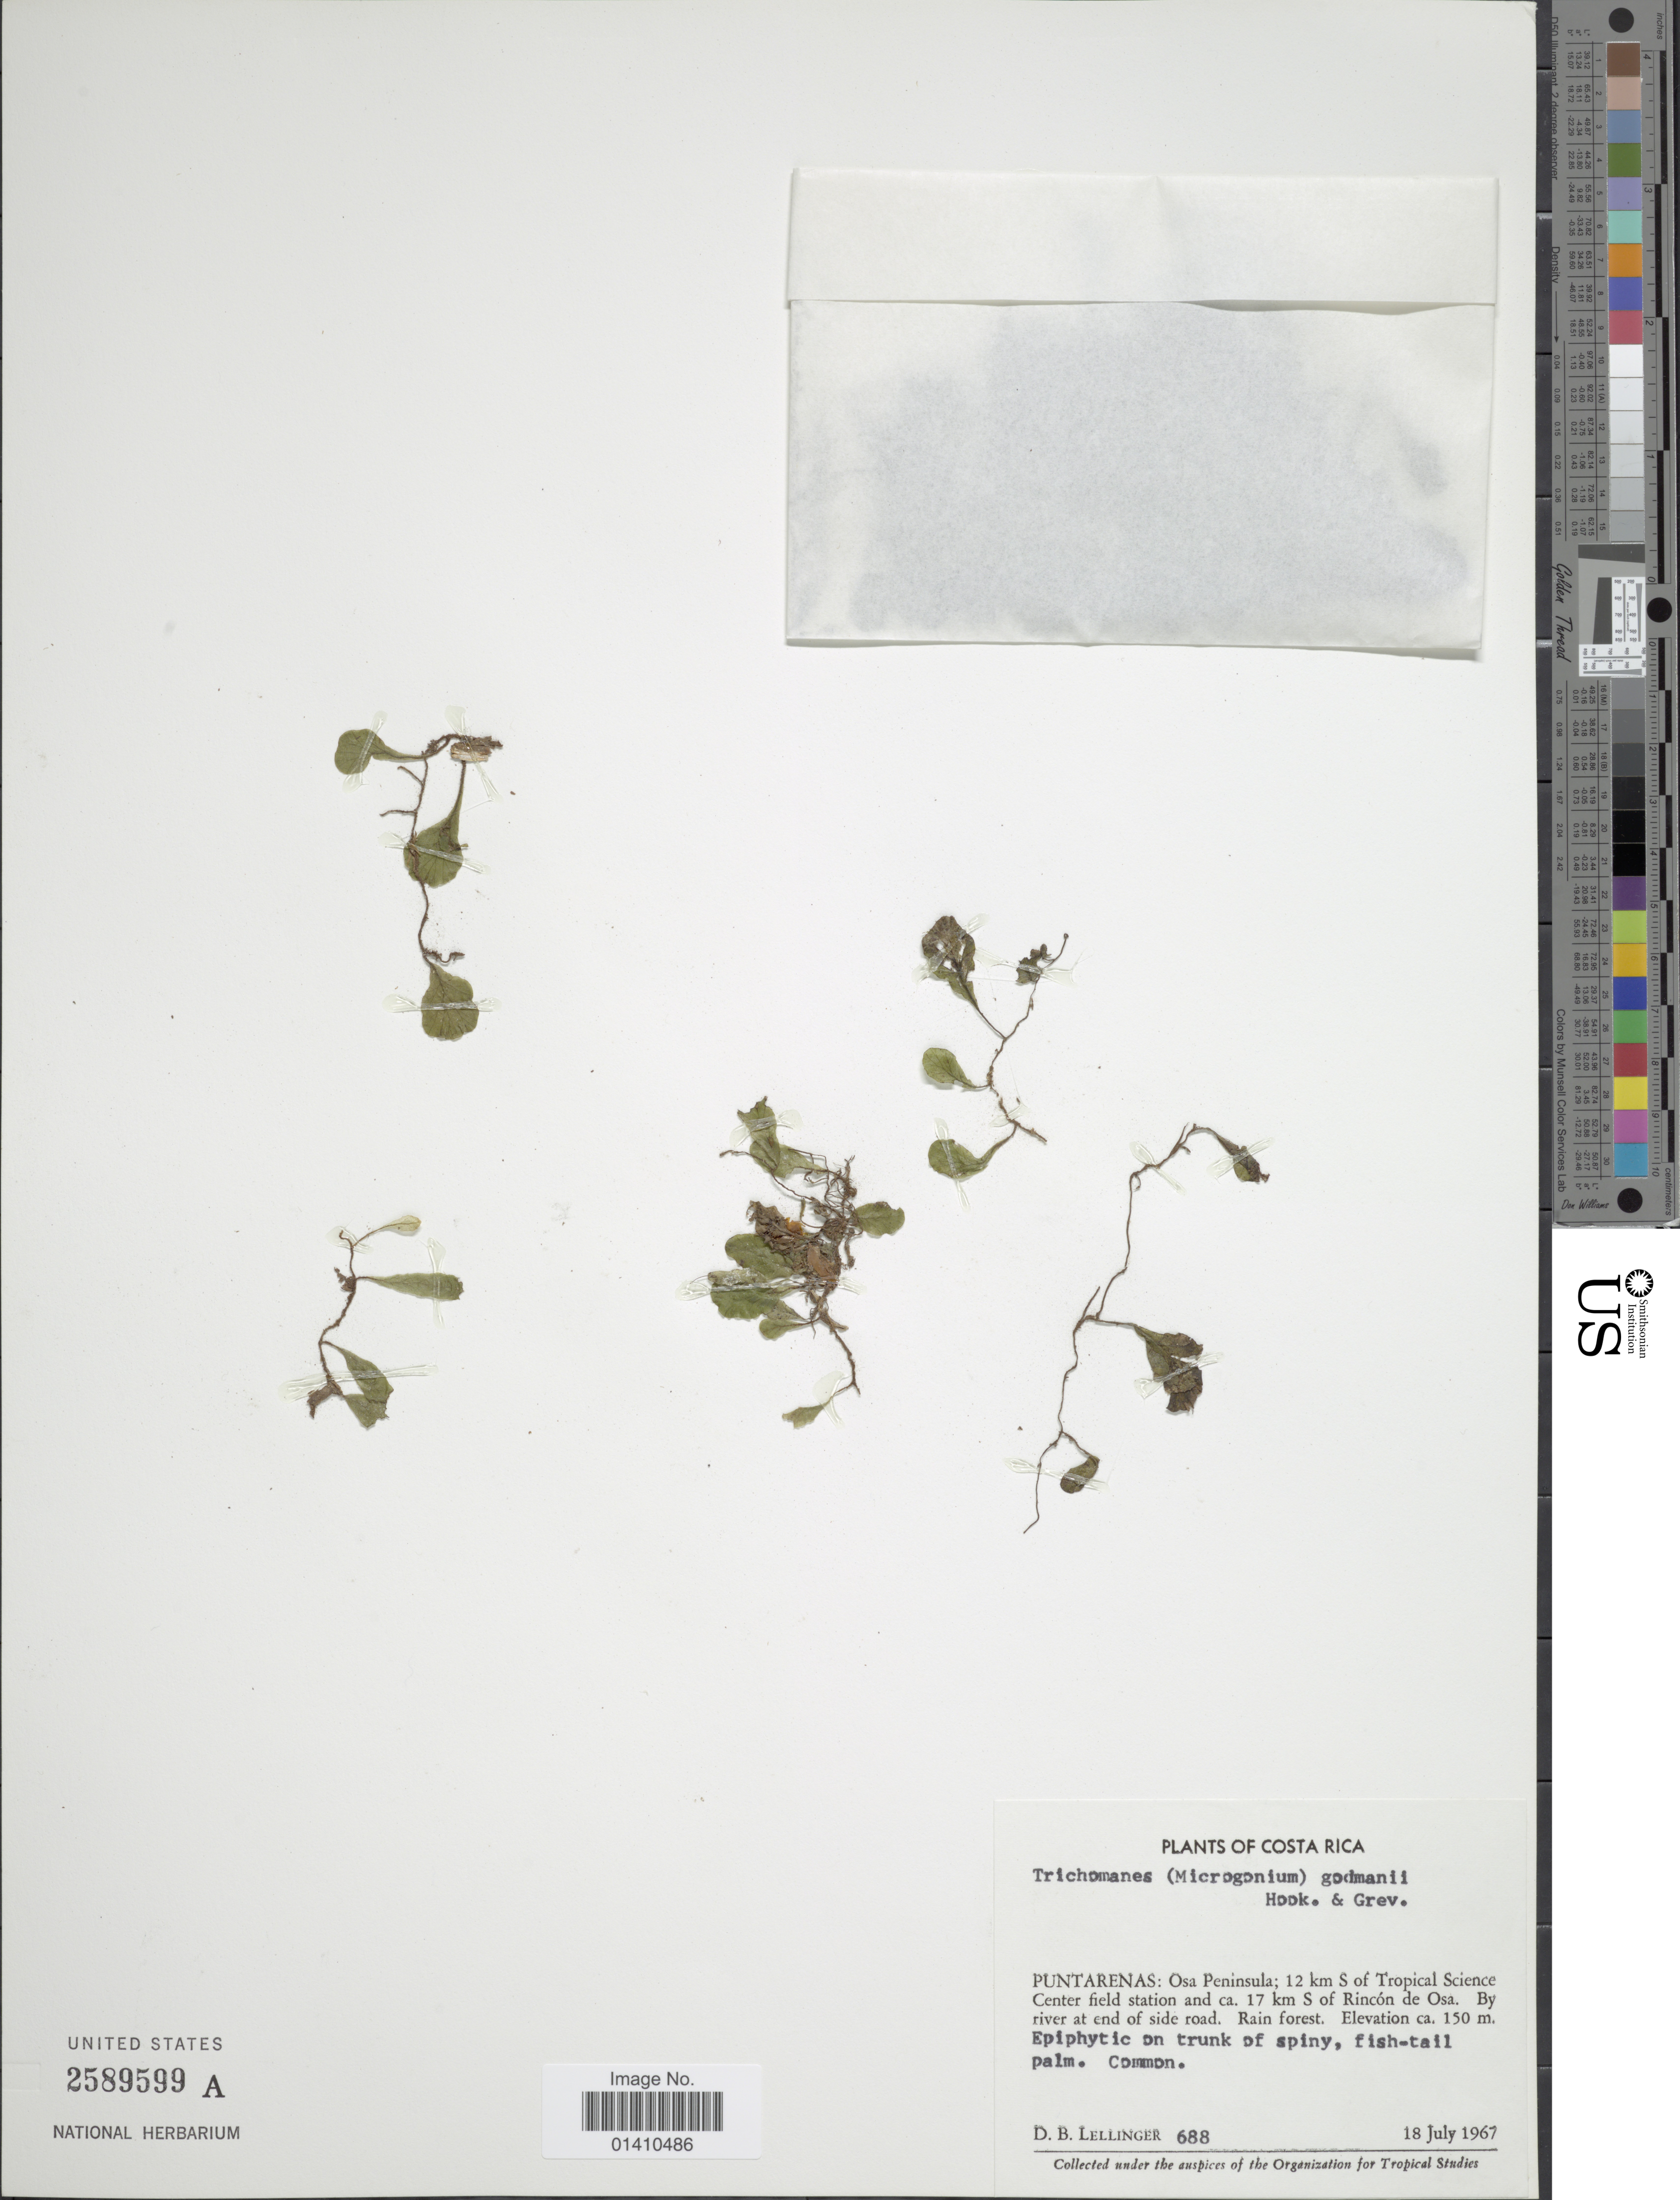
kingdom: Plantae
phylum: Tracheophyta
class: Polypodiopsida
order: Hymenophyllales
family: Hymenophyllaceae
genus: Didymoglossum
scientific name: Didymoglossum godmanii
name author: (Hook. ex Baker) Ebihara & Dubuisson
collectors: D. B. Lellinger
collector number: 688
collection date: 1967-07-18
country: Costa Rica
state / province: Puntarenas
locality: Osa Peninsula; 12 km S of Tropical Sciences Center field station and 17 km S of Rincon de Osa. By river at end of side road, Rain forest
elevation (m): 150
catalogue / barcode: US 2589599A